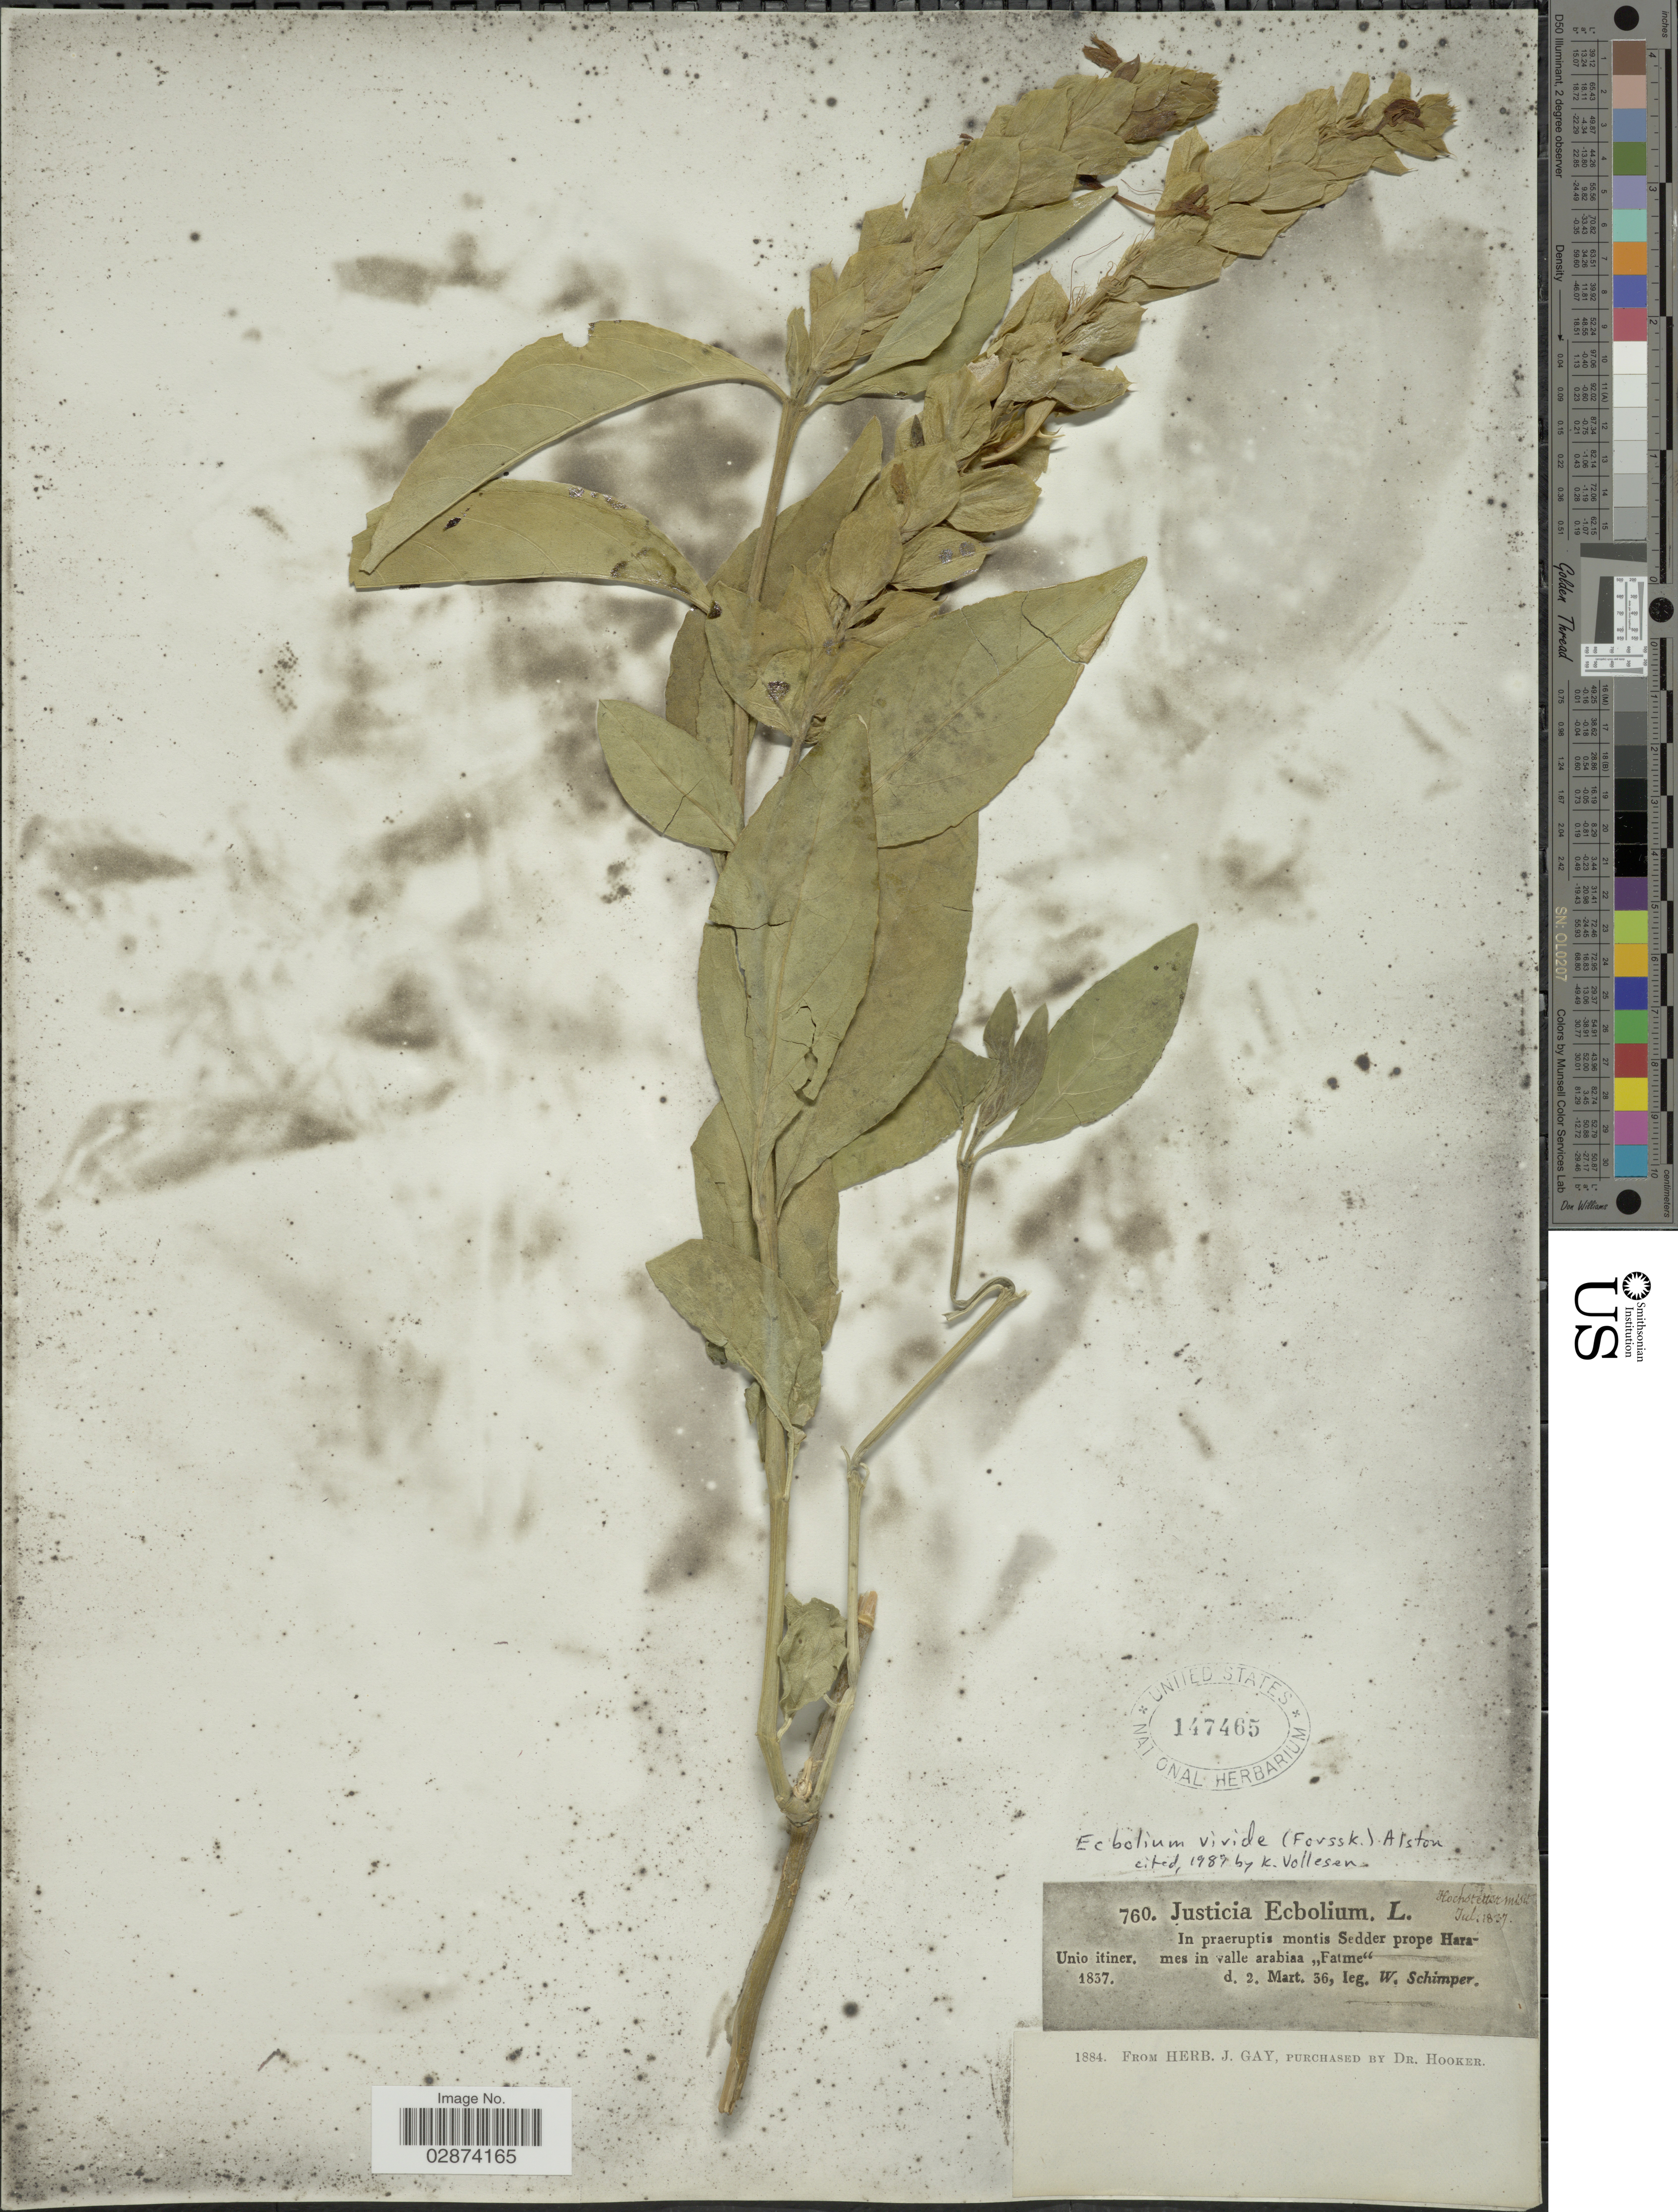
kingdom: Plantae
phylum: Tracheophyta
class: Magnoliopsida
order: Lamiales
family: Acanthaceae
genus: Ecbolium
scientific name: Ecbolium viride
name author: (Forssk.) Alston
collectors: W. Schimper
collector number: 760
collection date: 1836-03-02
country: Saudi Arabia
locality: In praeruptis montis Sedder prope Harames in valle arabia "Fatme".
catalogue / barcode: US 147465